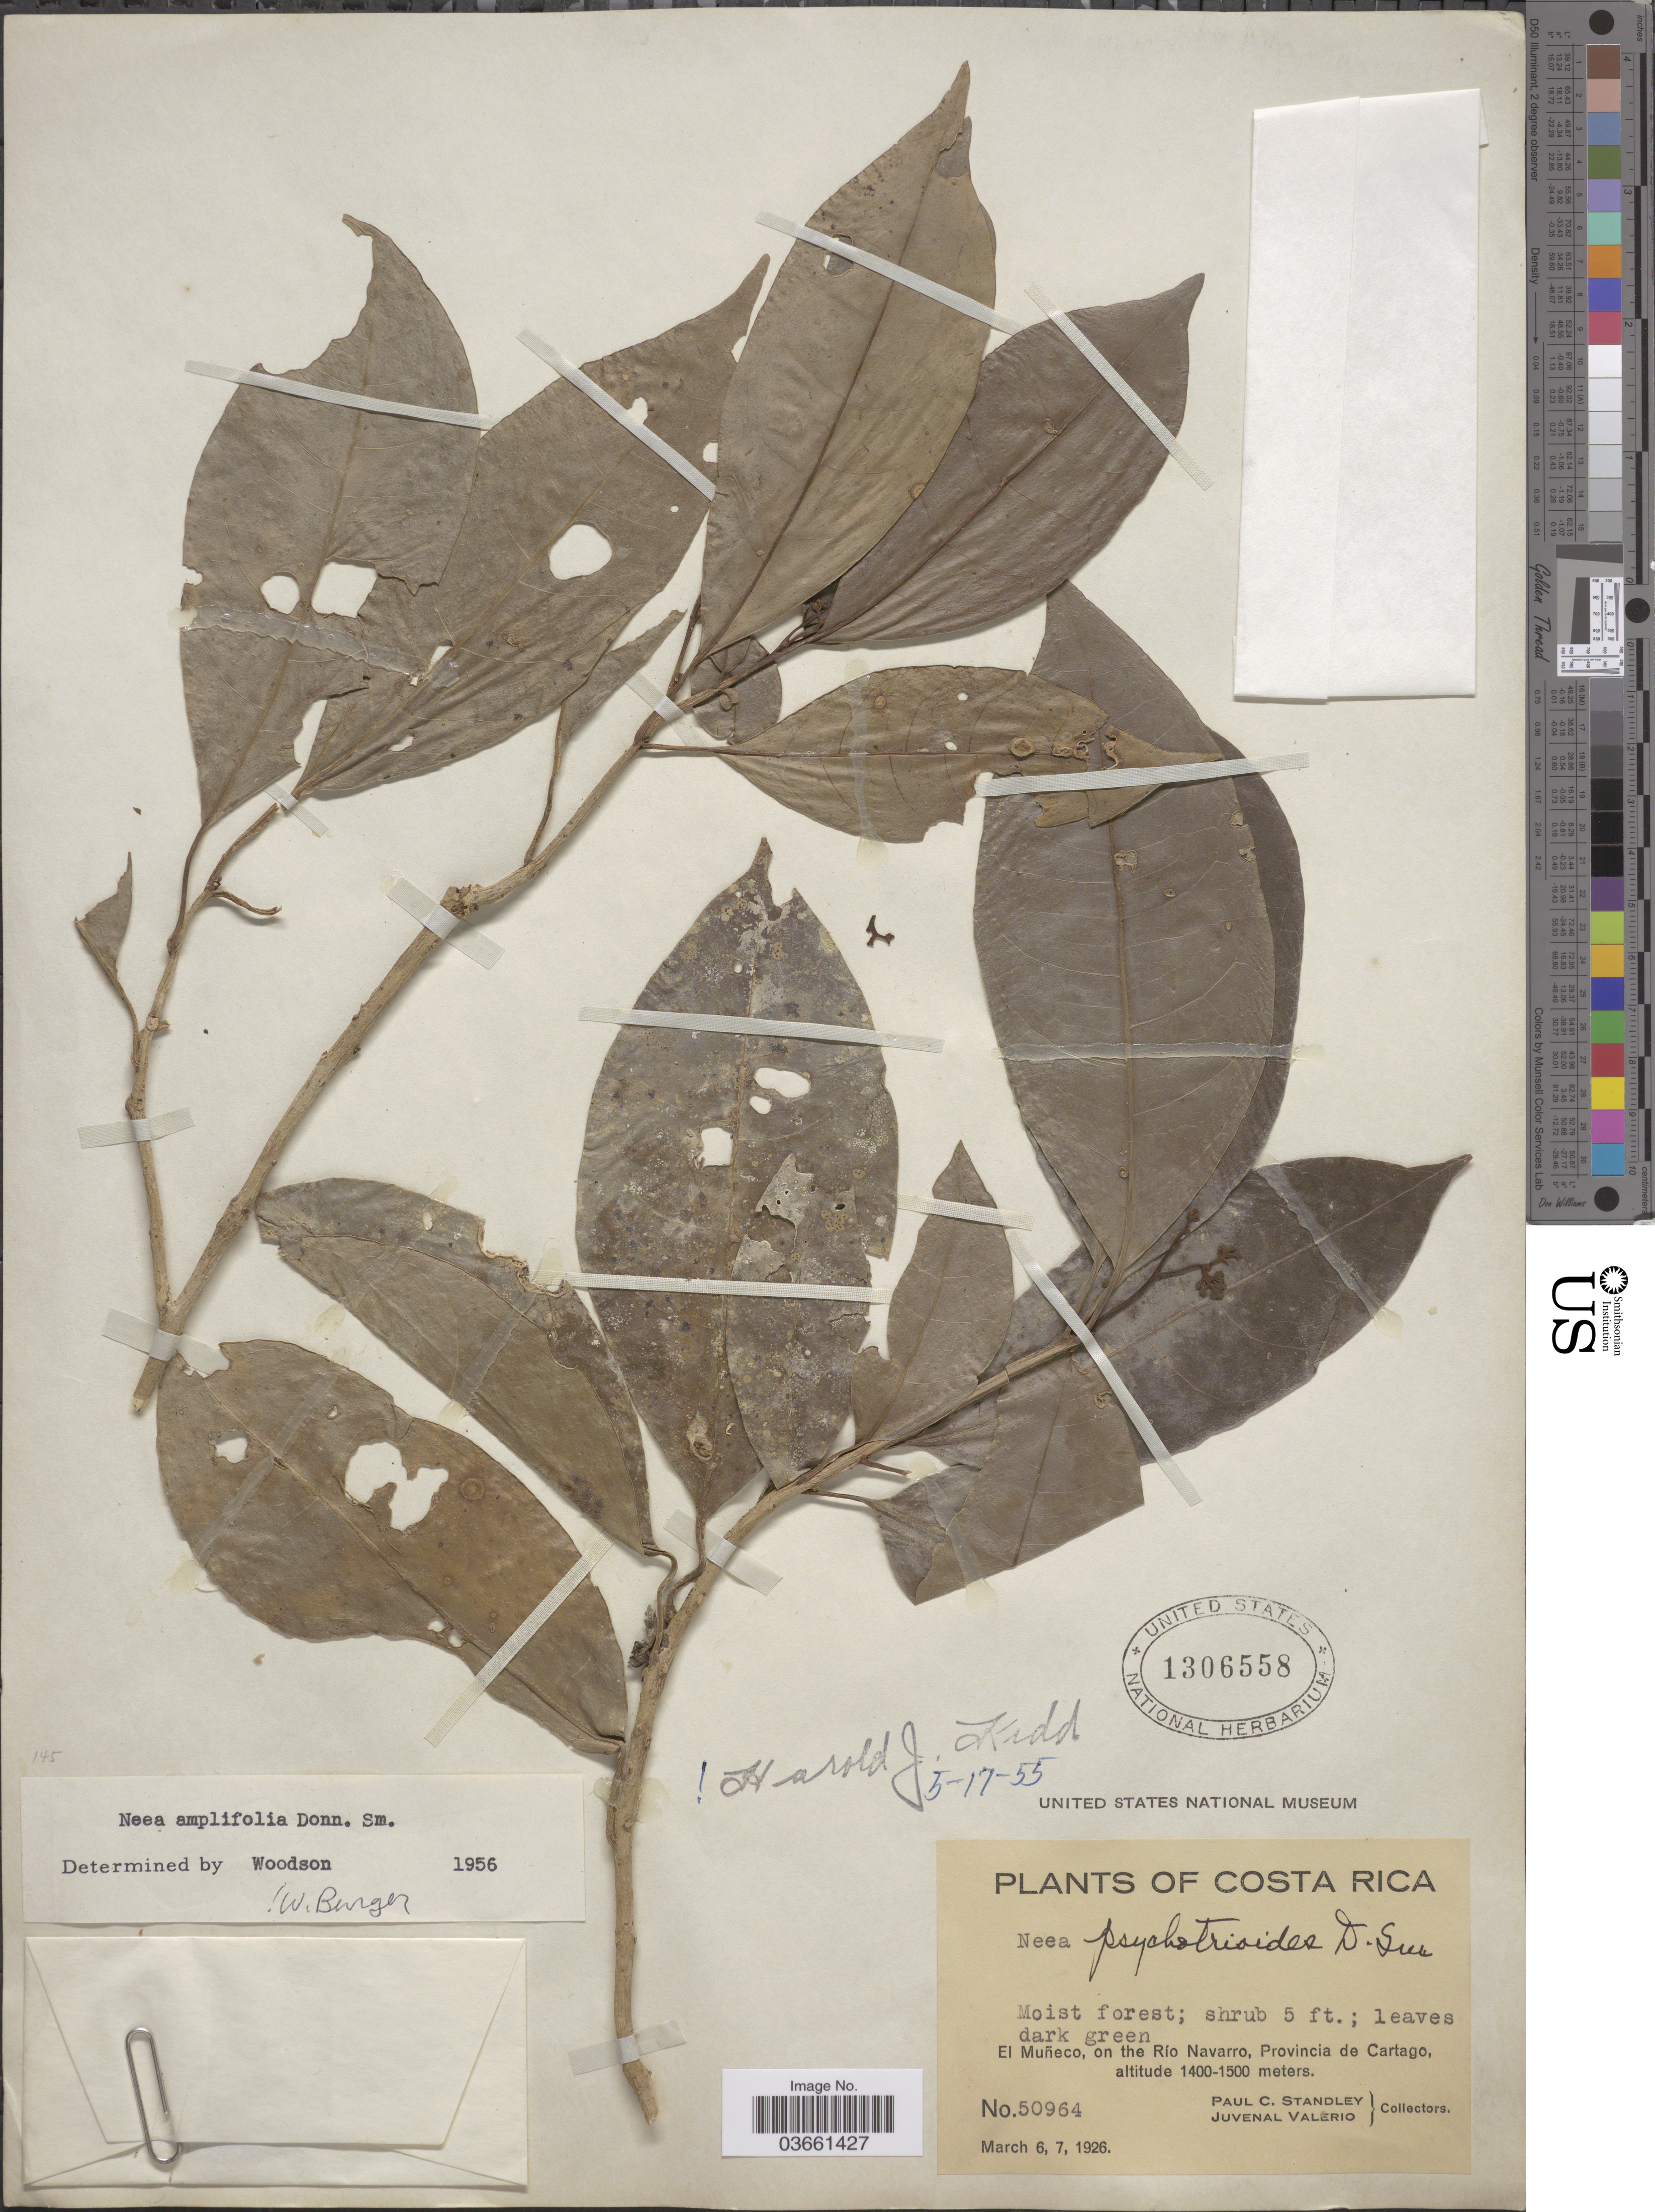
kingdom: Plantae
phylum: Tracheophyta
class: Magnoliopsida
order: Caryophyllales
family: Nyctaginaceae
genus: Neea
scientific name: Neea amplifolia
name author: Donn. Sm.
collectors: P. C. Standley & J. Valerio R.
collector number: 50964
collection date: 1926-03-06/1926-03-07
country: Costa Rica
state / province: Cartago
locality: El Muñeco, on the Río Navarro.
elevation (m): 1400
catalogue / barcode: US 1306558